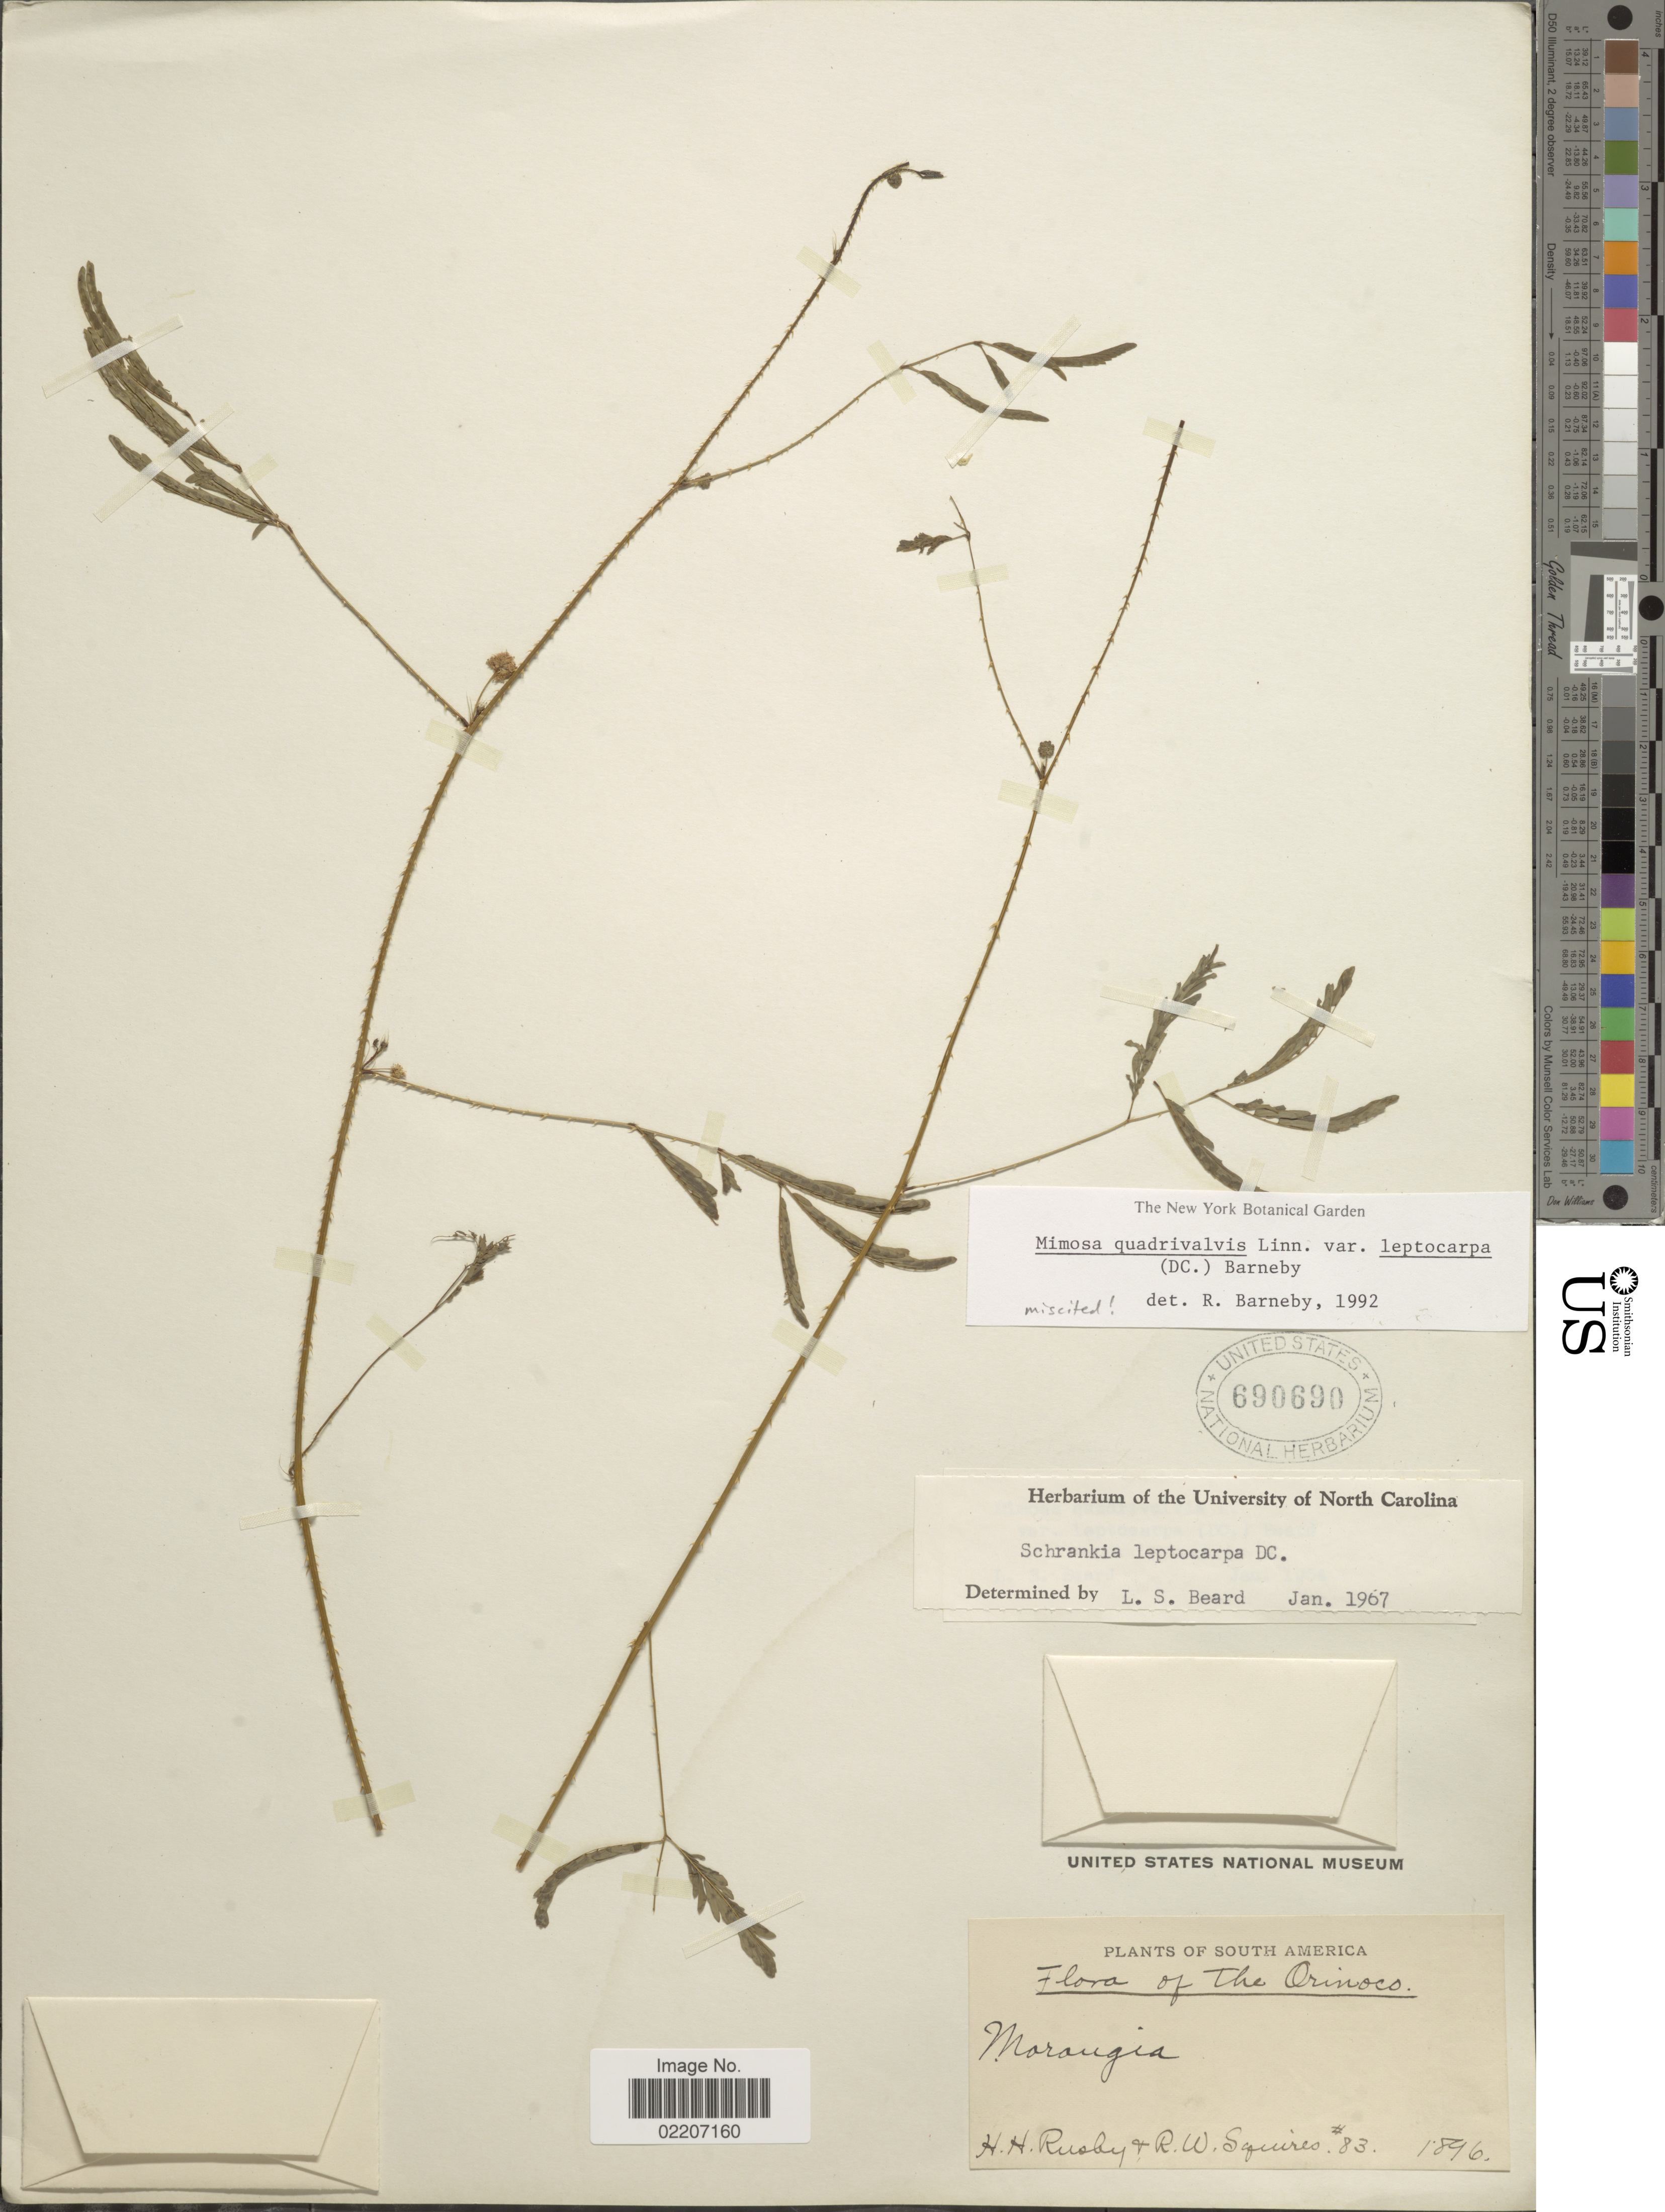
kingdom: Plantae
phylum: Tracheophyta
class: Magnoliopsida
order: Fabales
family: Fabaceae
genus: Mimosa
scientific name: Mimosa candollei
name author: R. Grether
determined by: Strong, Mark T., (BOT), Smithsonian Institution - National Museum of Natural History (UNITED STATES)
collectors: H. H. Rusby & R. Squires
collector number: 83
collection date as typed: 1896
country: Venezuela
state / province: Delta Amacuro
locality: Lower Orinoco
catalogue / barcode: US 690690